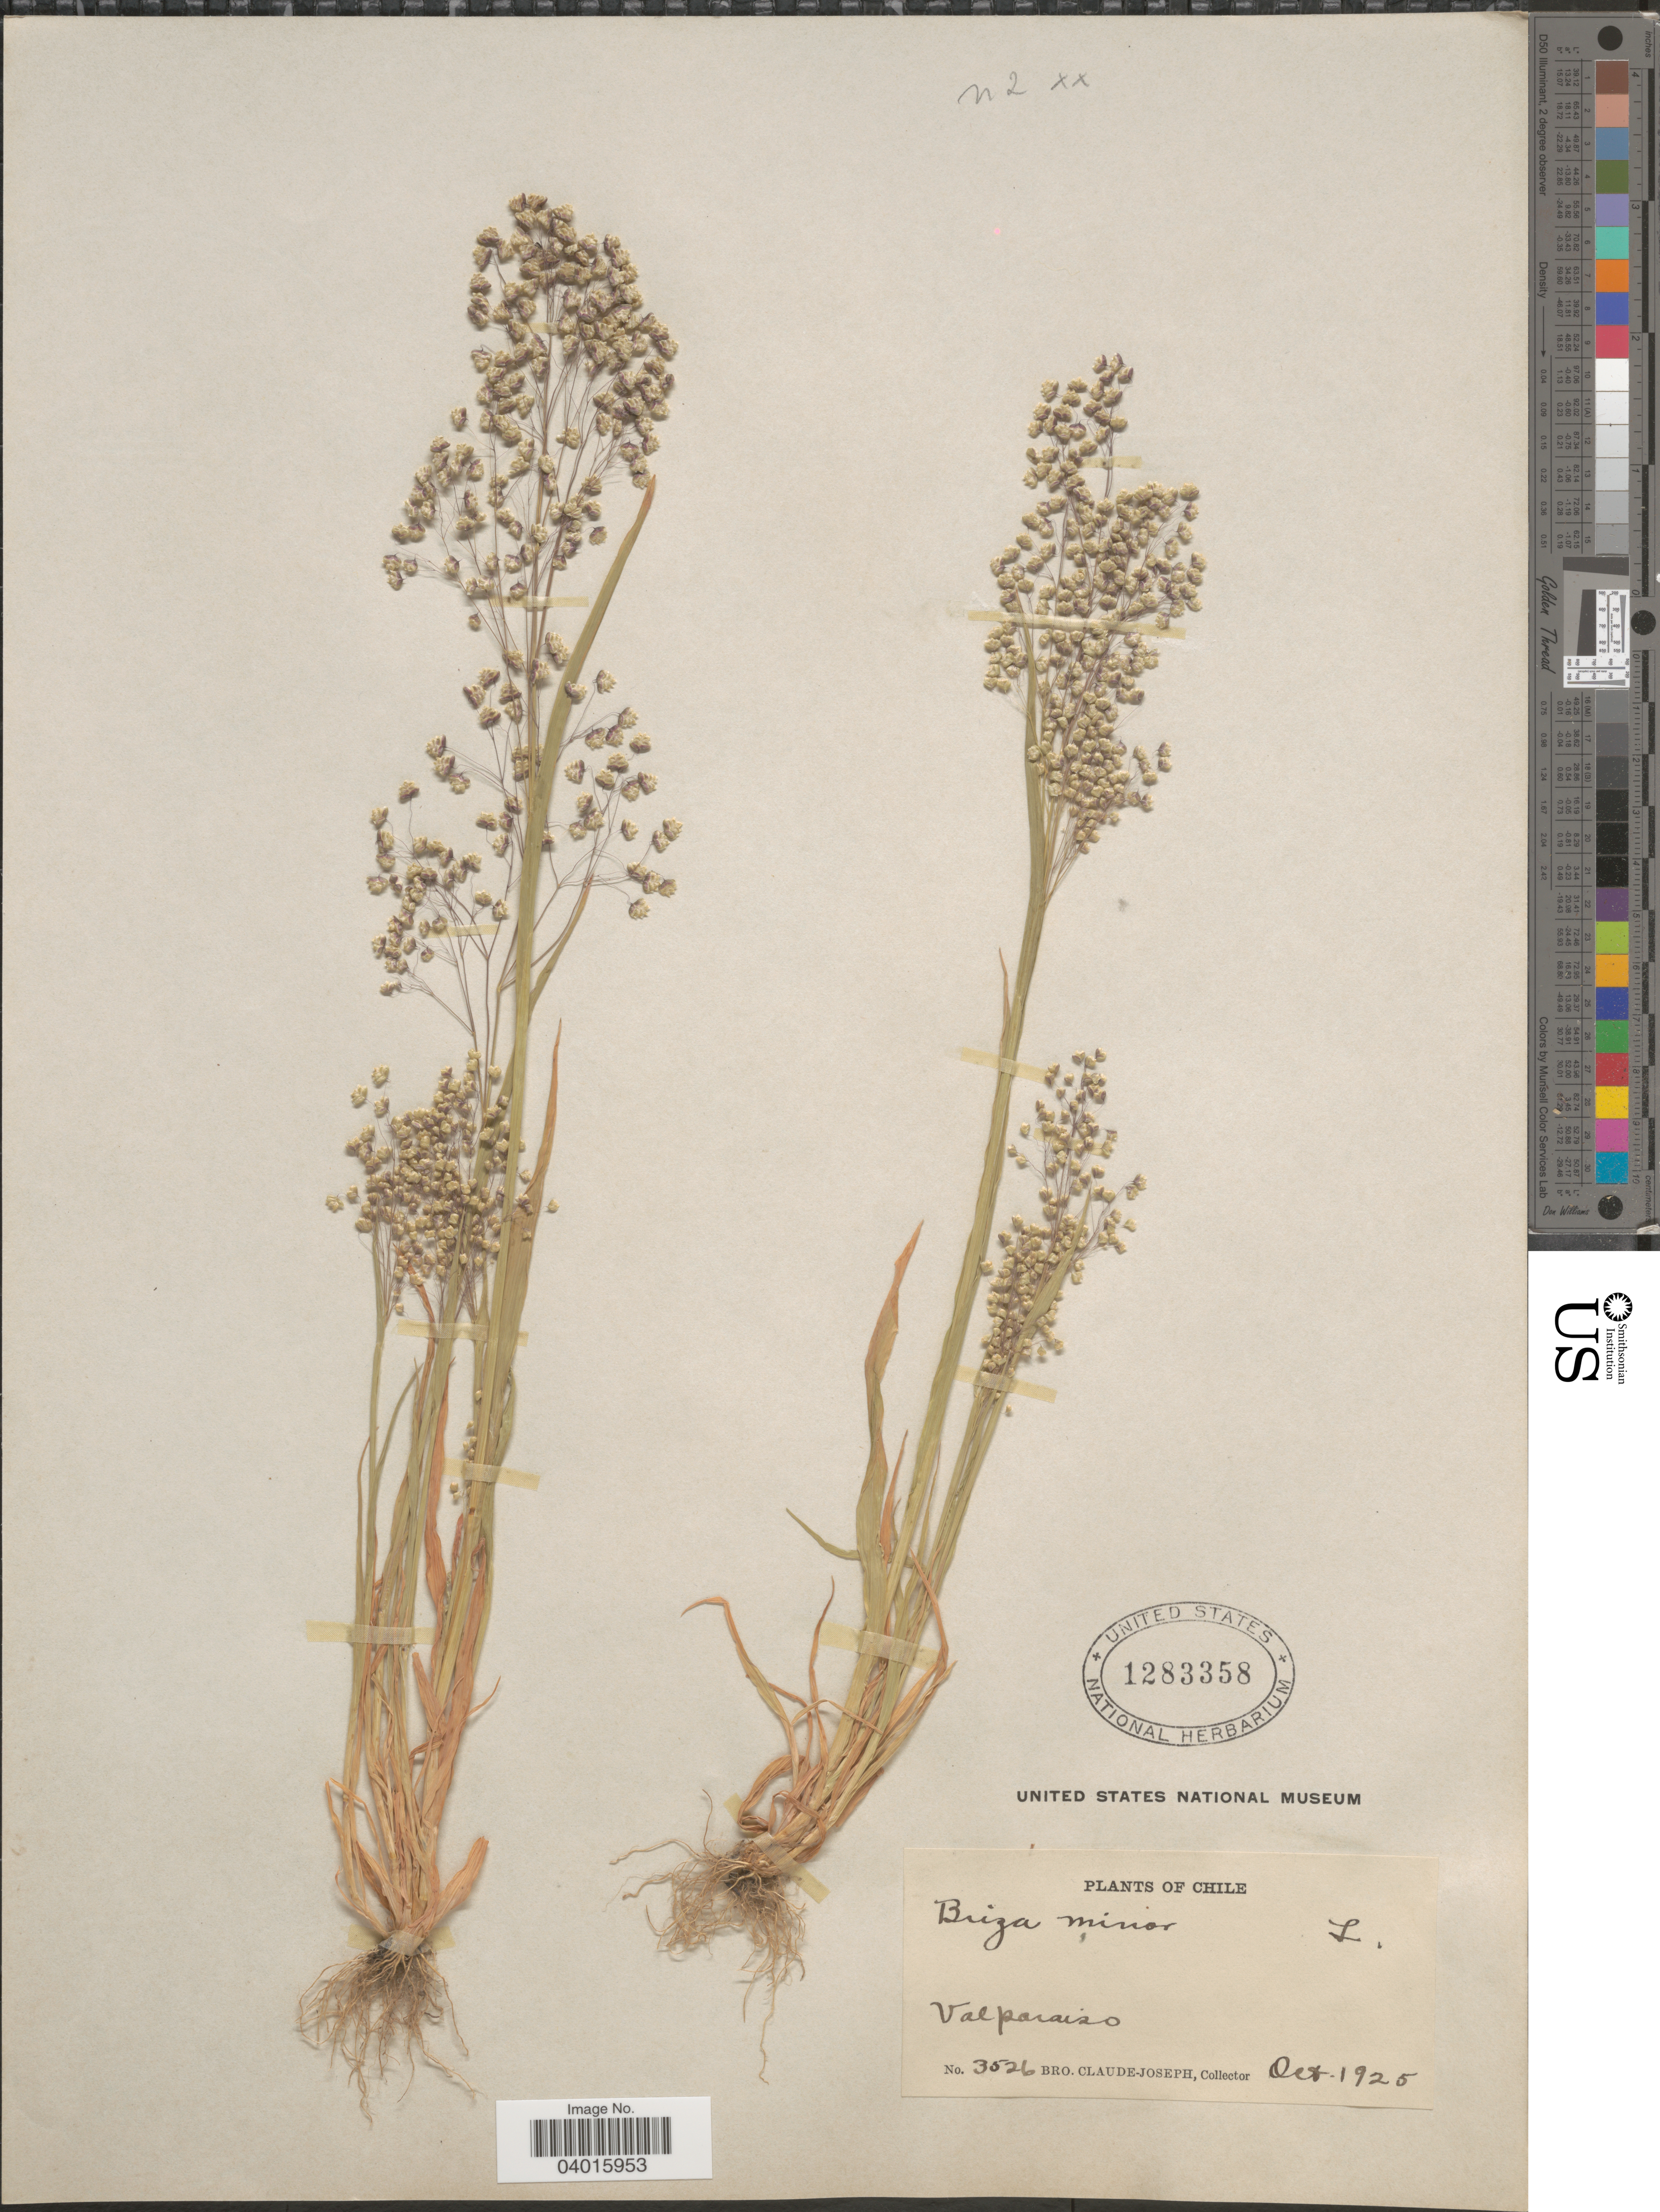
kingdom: Plantae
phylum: Tracheophyta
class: Liliopsida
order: Poales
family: Poaceae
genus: Briza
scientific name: Briza minor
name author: L.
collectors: Bro. Claude-Joseph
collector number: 3526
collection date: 1925-10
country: Chile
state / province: Valparaíso (V)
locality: Valparaiso.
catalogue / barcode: US 1283358